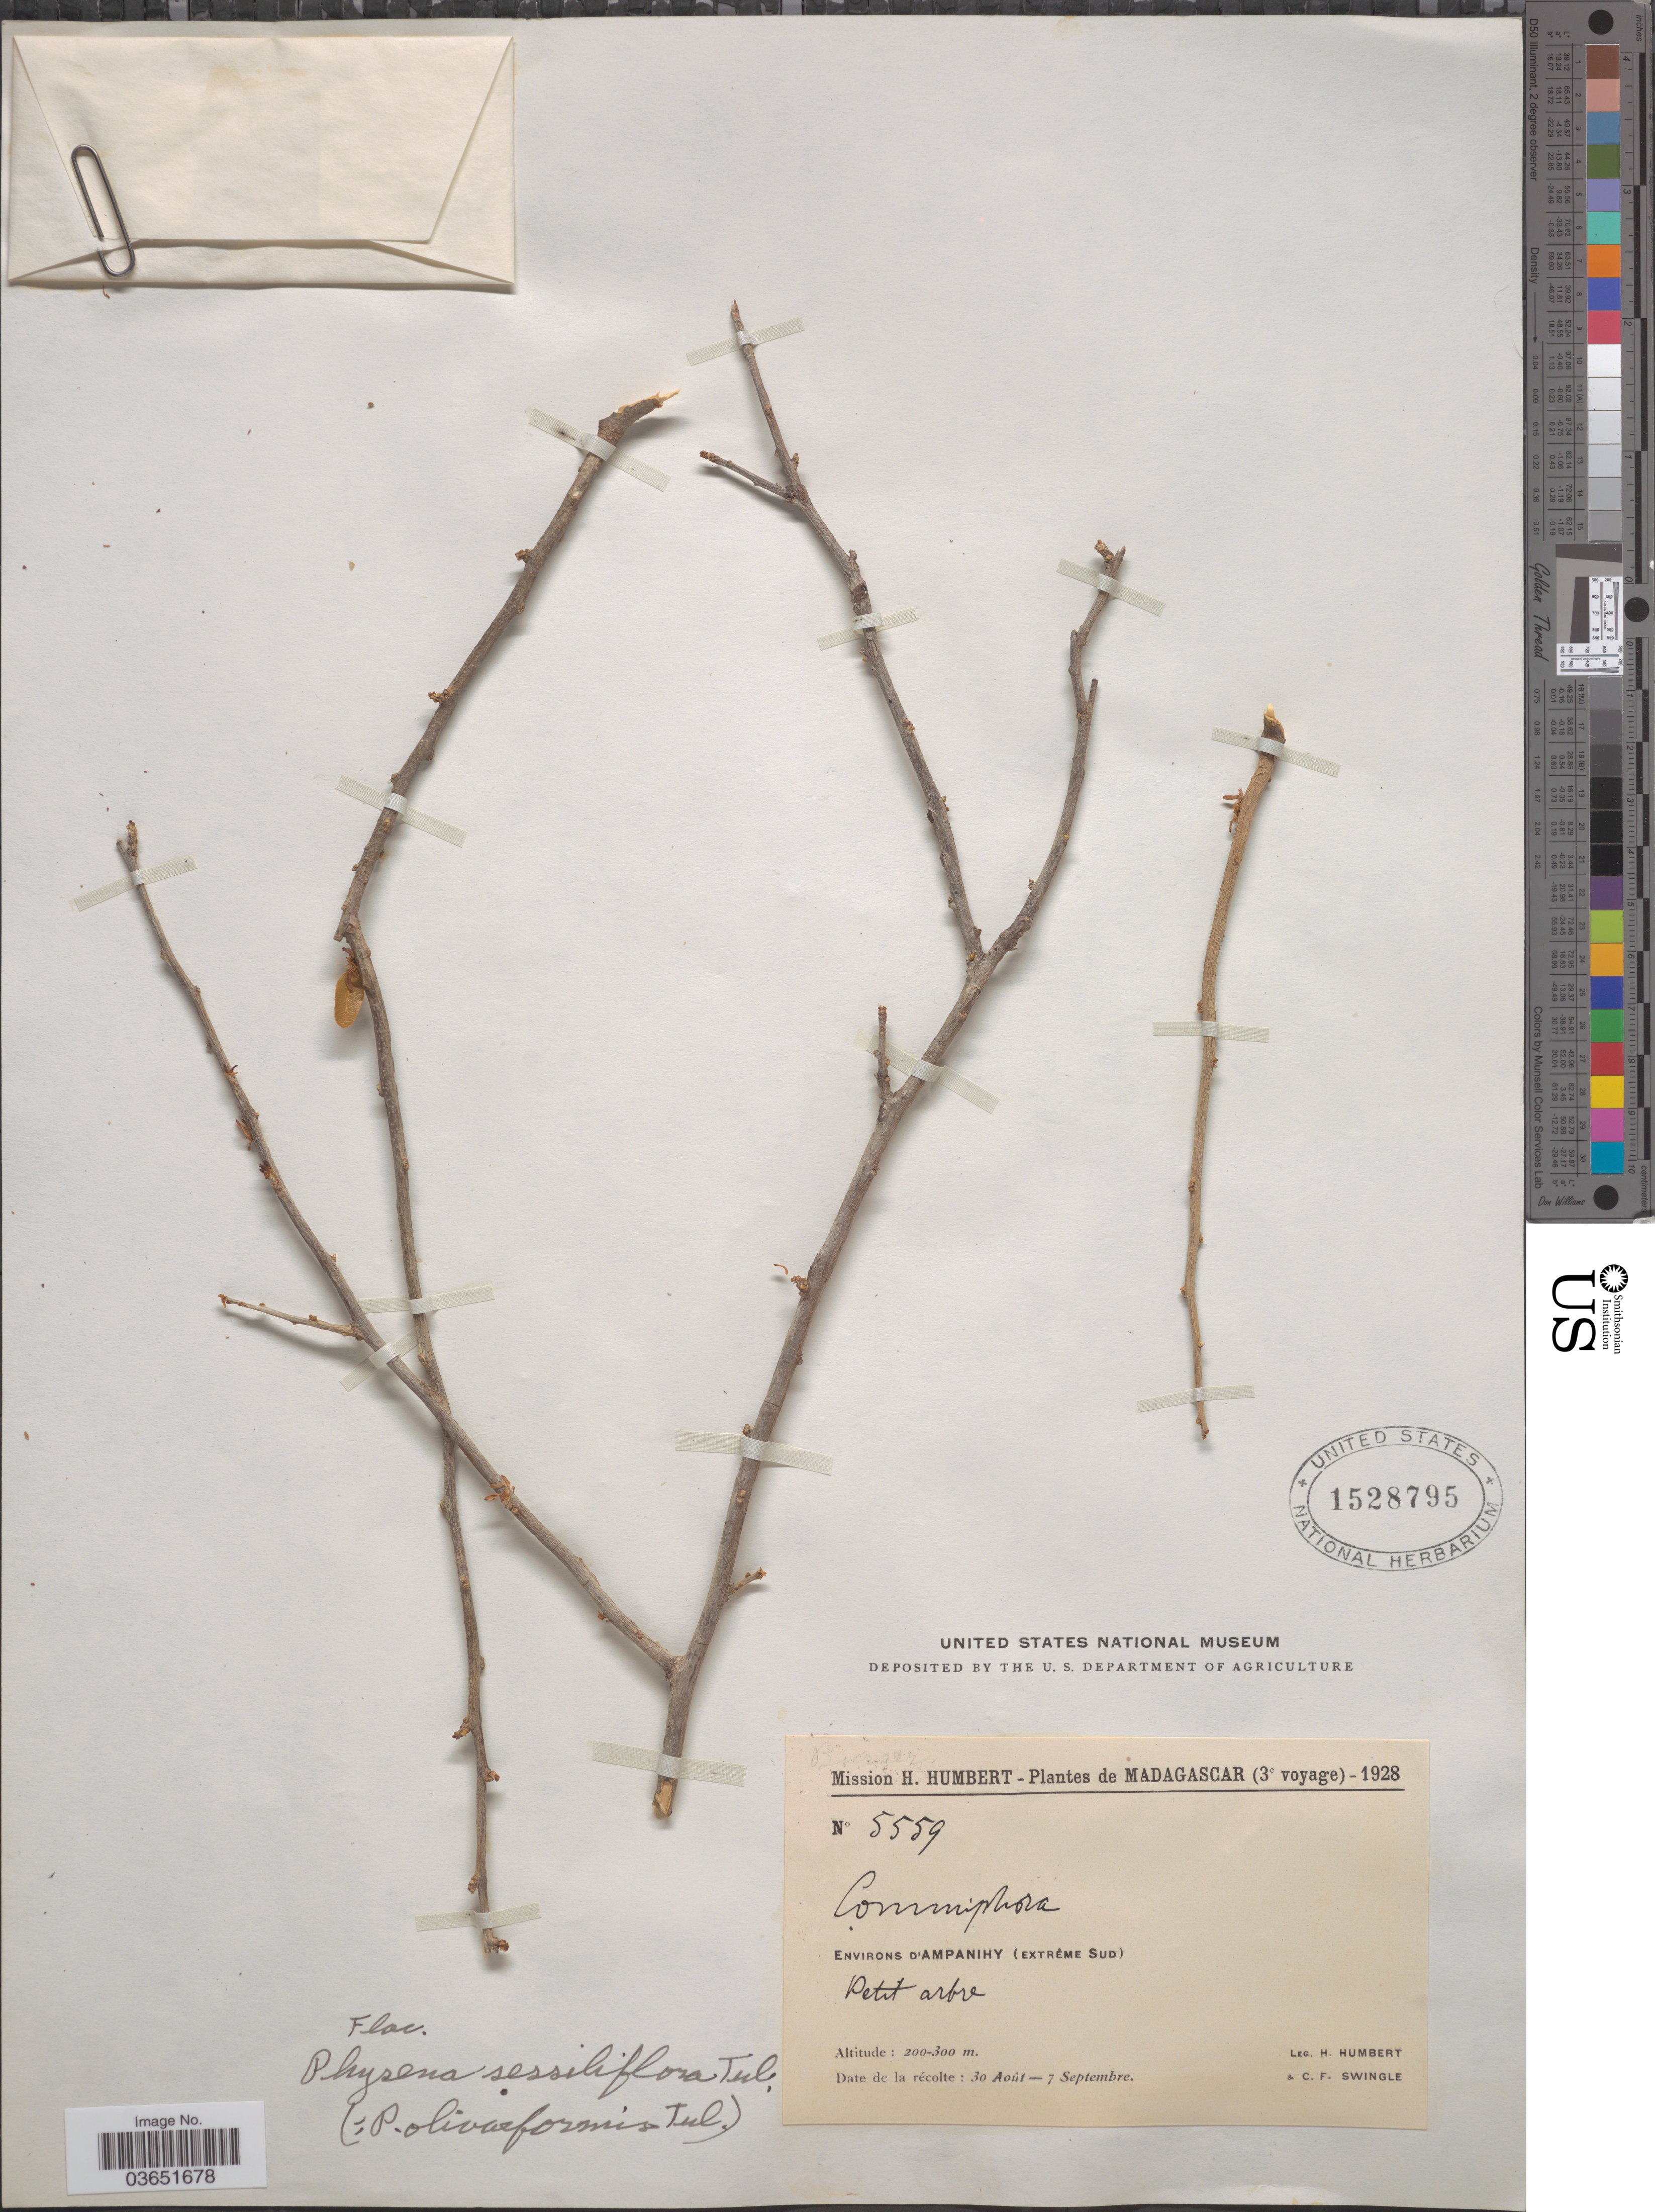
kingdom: Plantae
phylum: Tracheophyta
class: Magnoliopsida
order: Caryophyllales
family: Physenaceae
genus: Physena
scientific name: Physena sessiliflora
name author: Tul.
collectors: H. Humbert & C. Swingle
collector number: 5559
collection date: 1928-08-30/1928-09-07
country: Madagascar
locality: Environs d'Ampanihy (Extrême Sud).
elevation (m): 200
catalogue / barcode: US 1528795